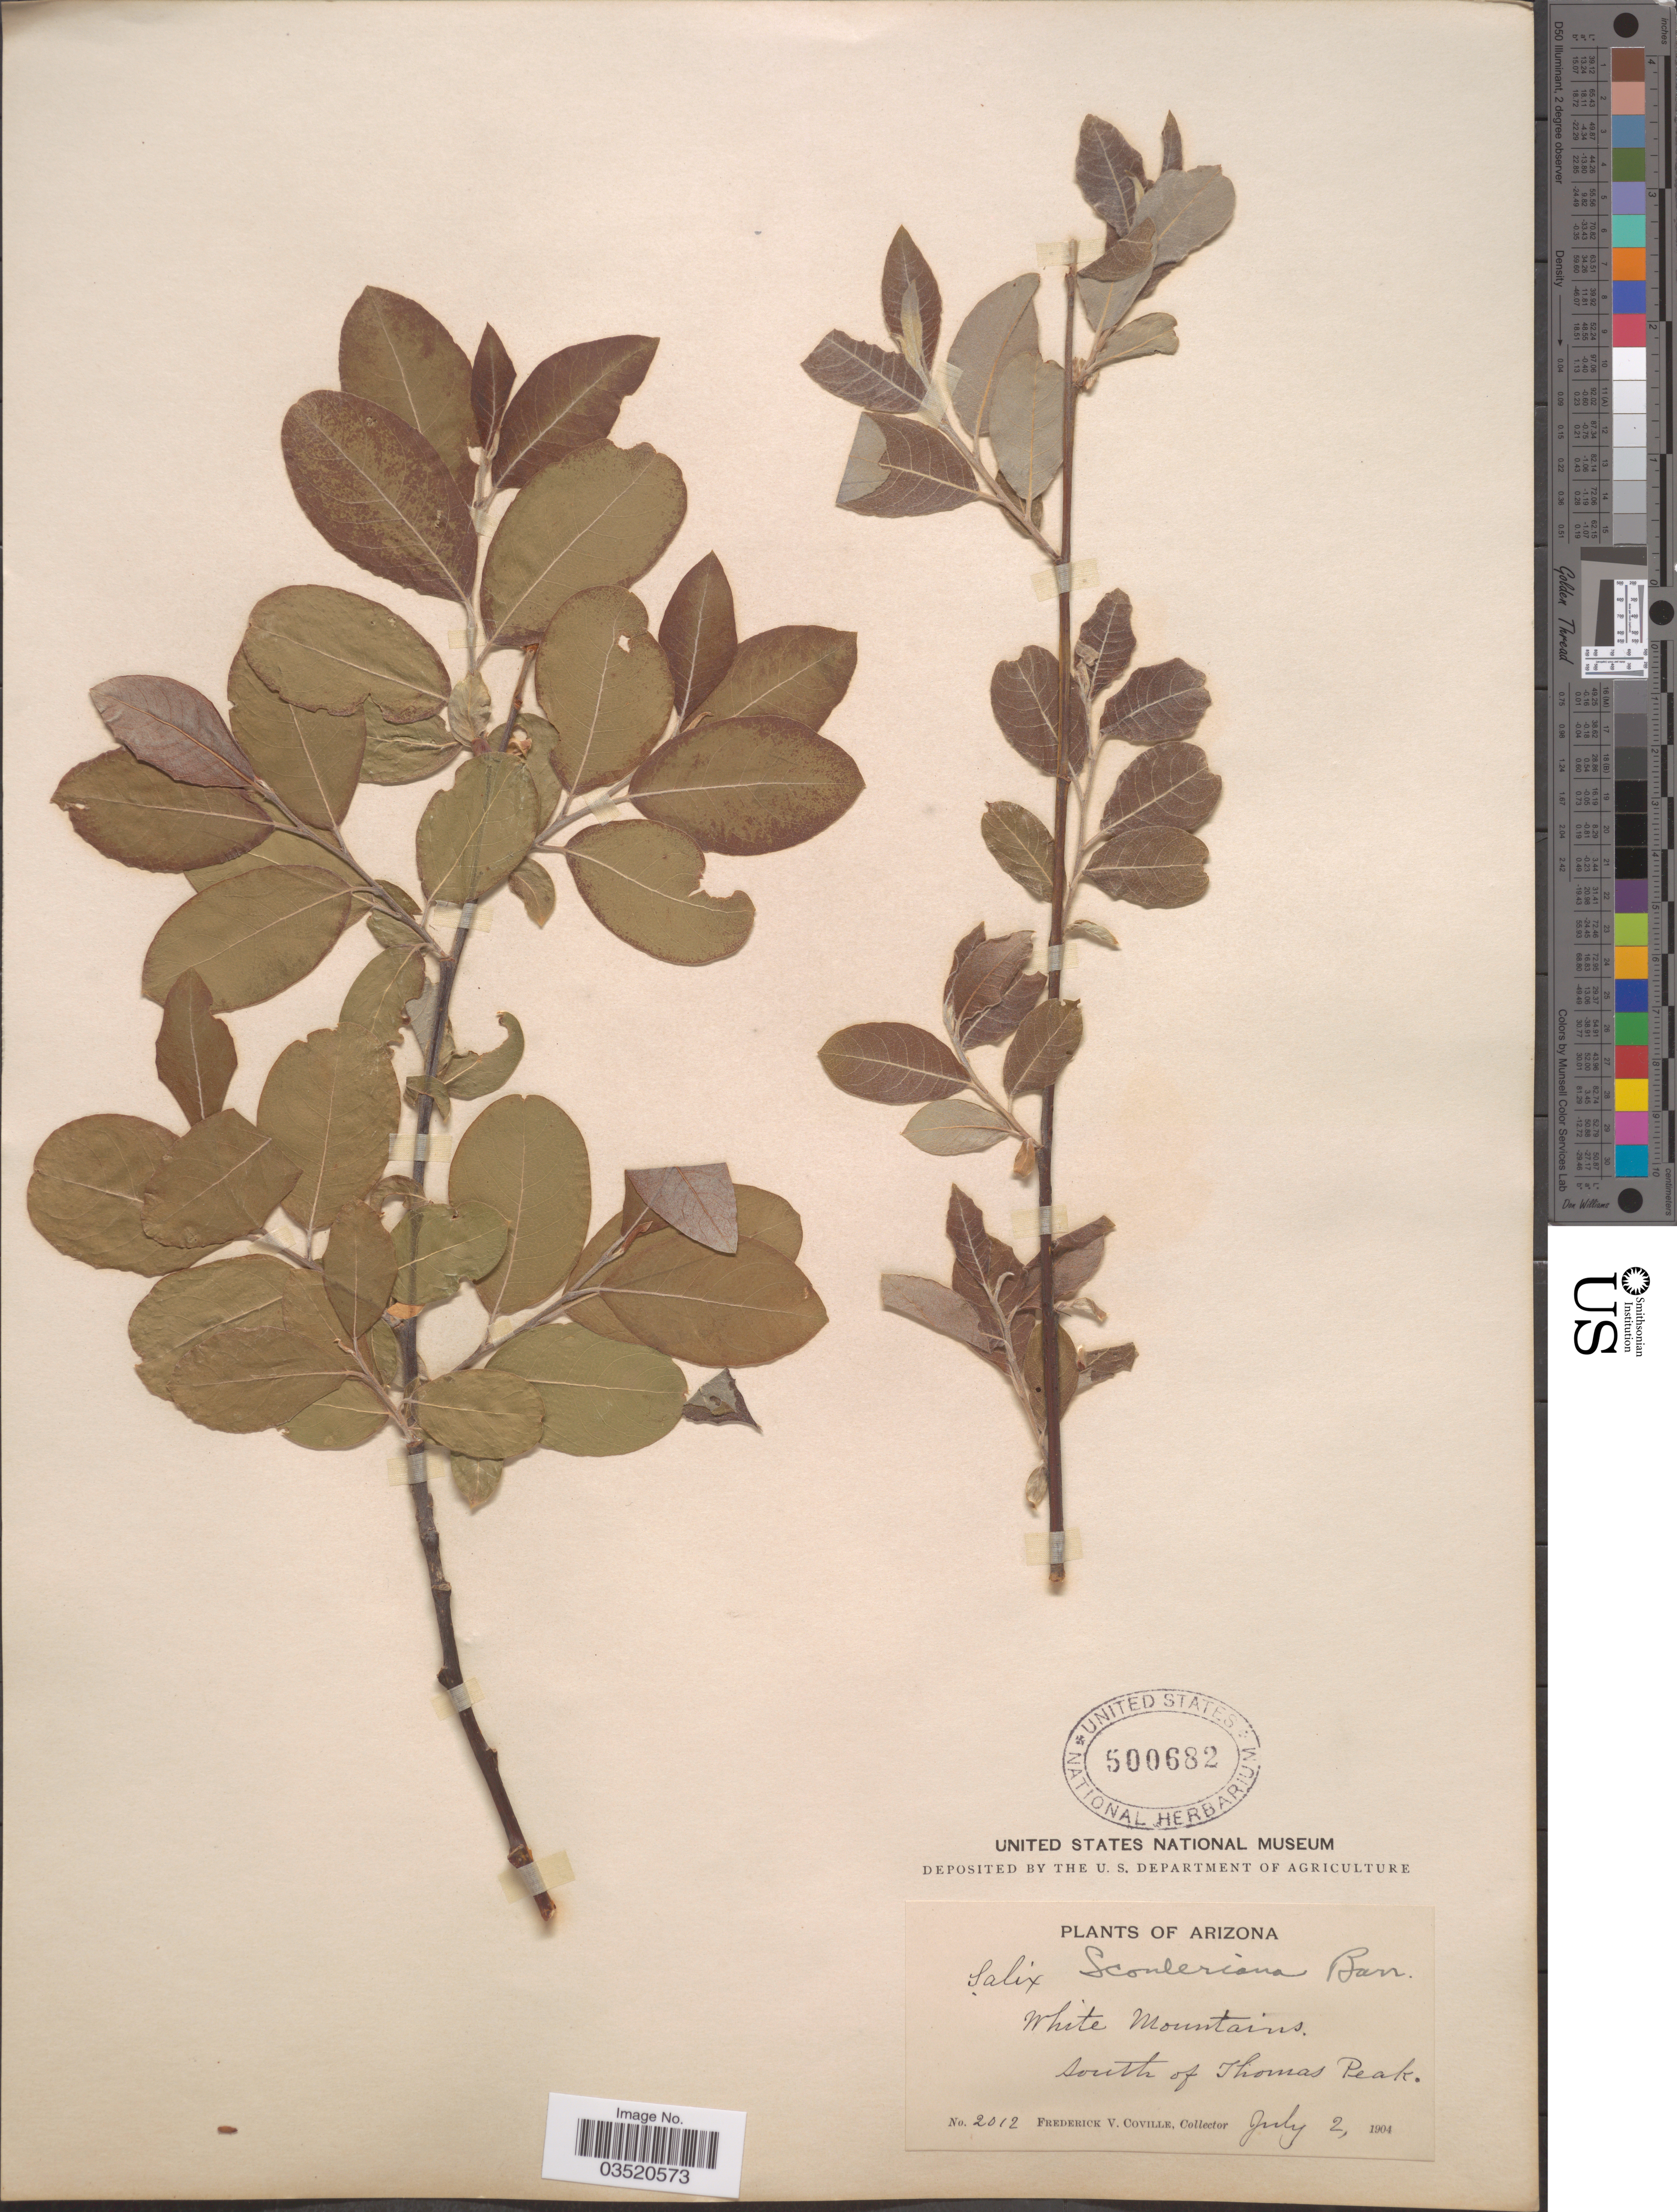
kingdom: Plantae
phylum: Tracheophyta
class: Magnoliopsida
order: Malpighiales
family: Salicaceae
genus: Salix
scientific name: Salix scouleriana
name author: Barratt ex Hook.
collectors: F. V. Coville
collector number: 2012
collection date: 1904-07-02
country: United States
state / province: Arizona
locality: White Mountains. South of Thomas Peak.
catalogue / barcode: US 500682